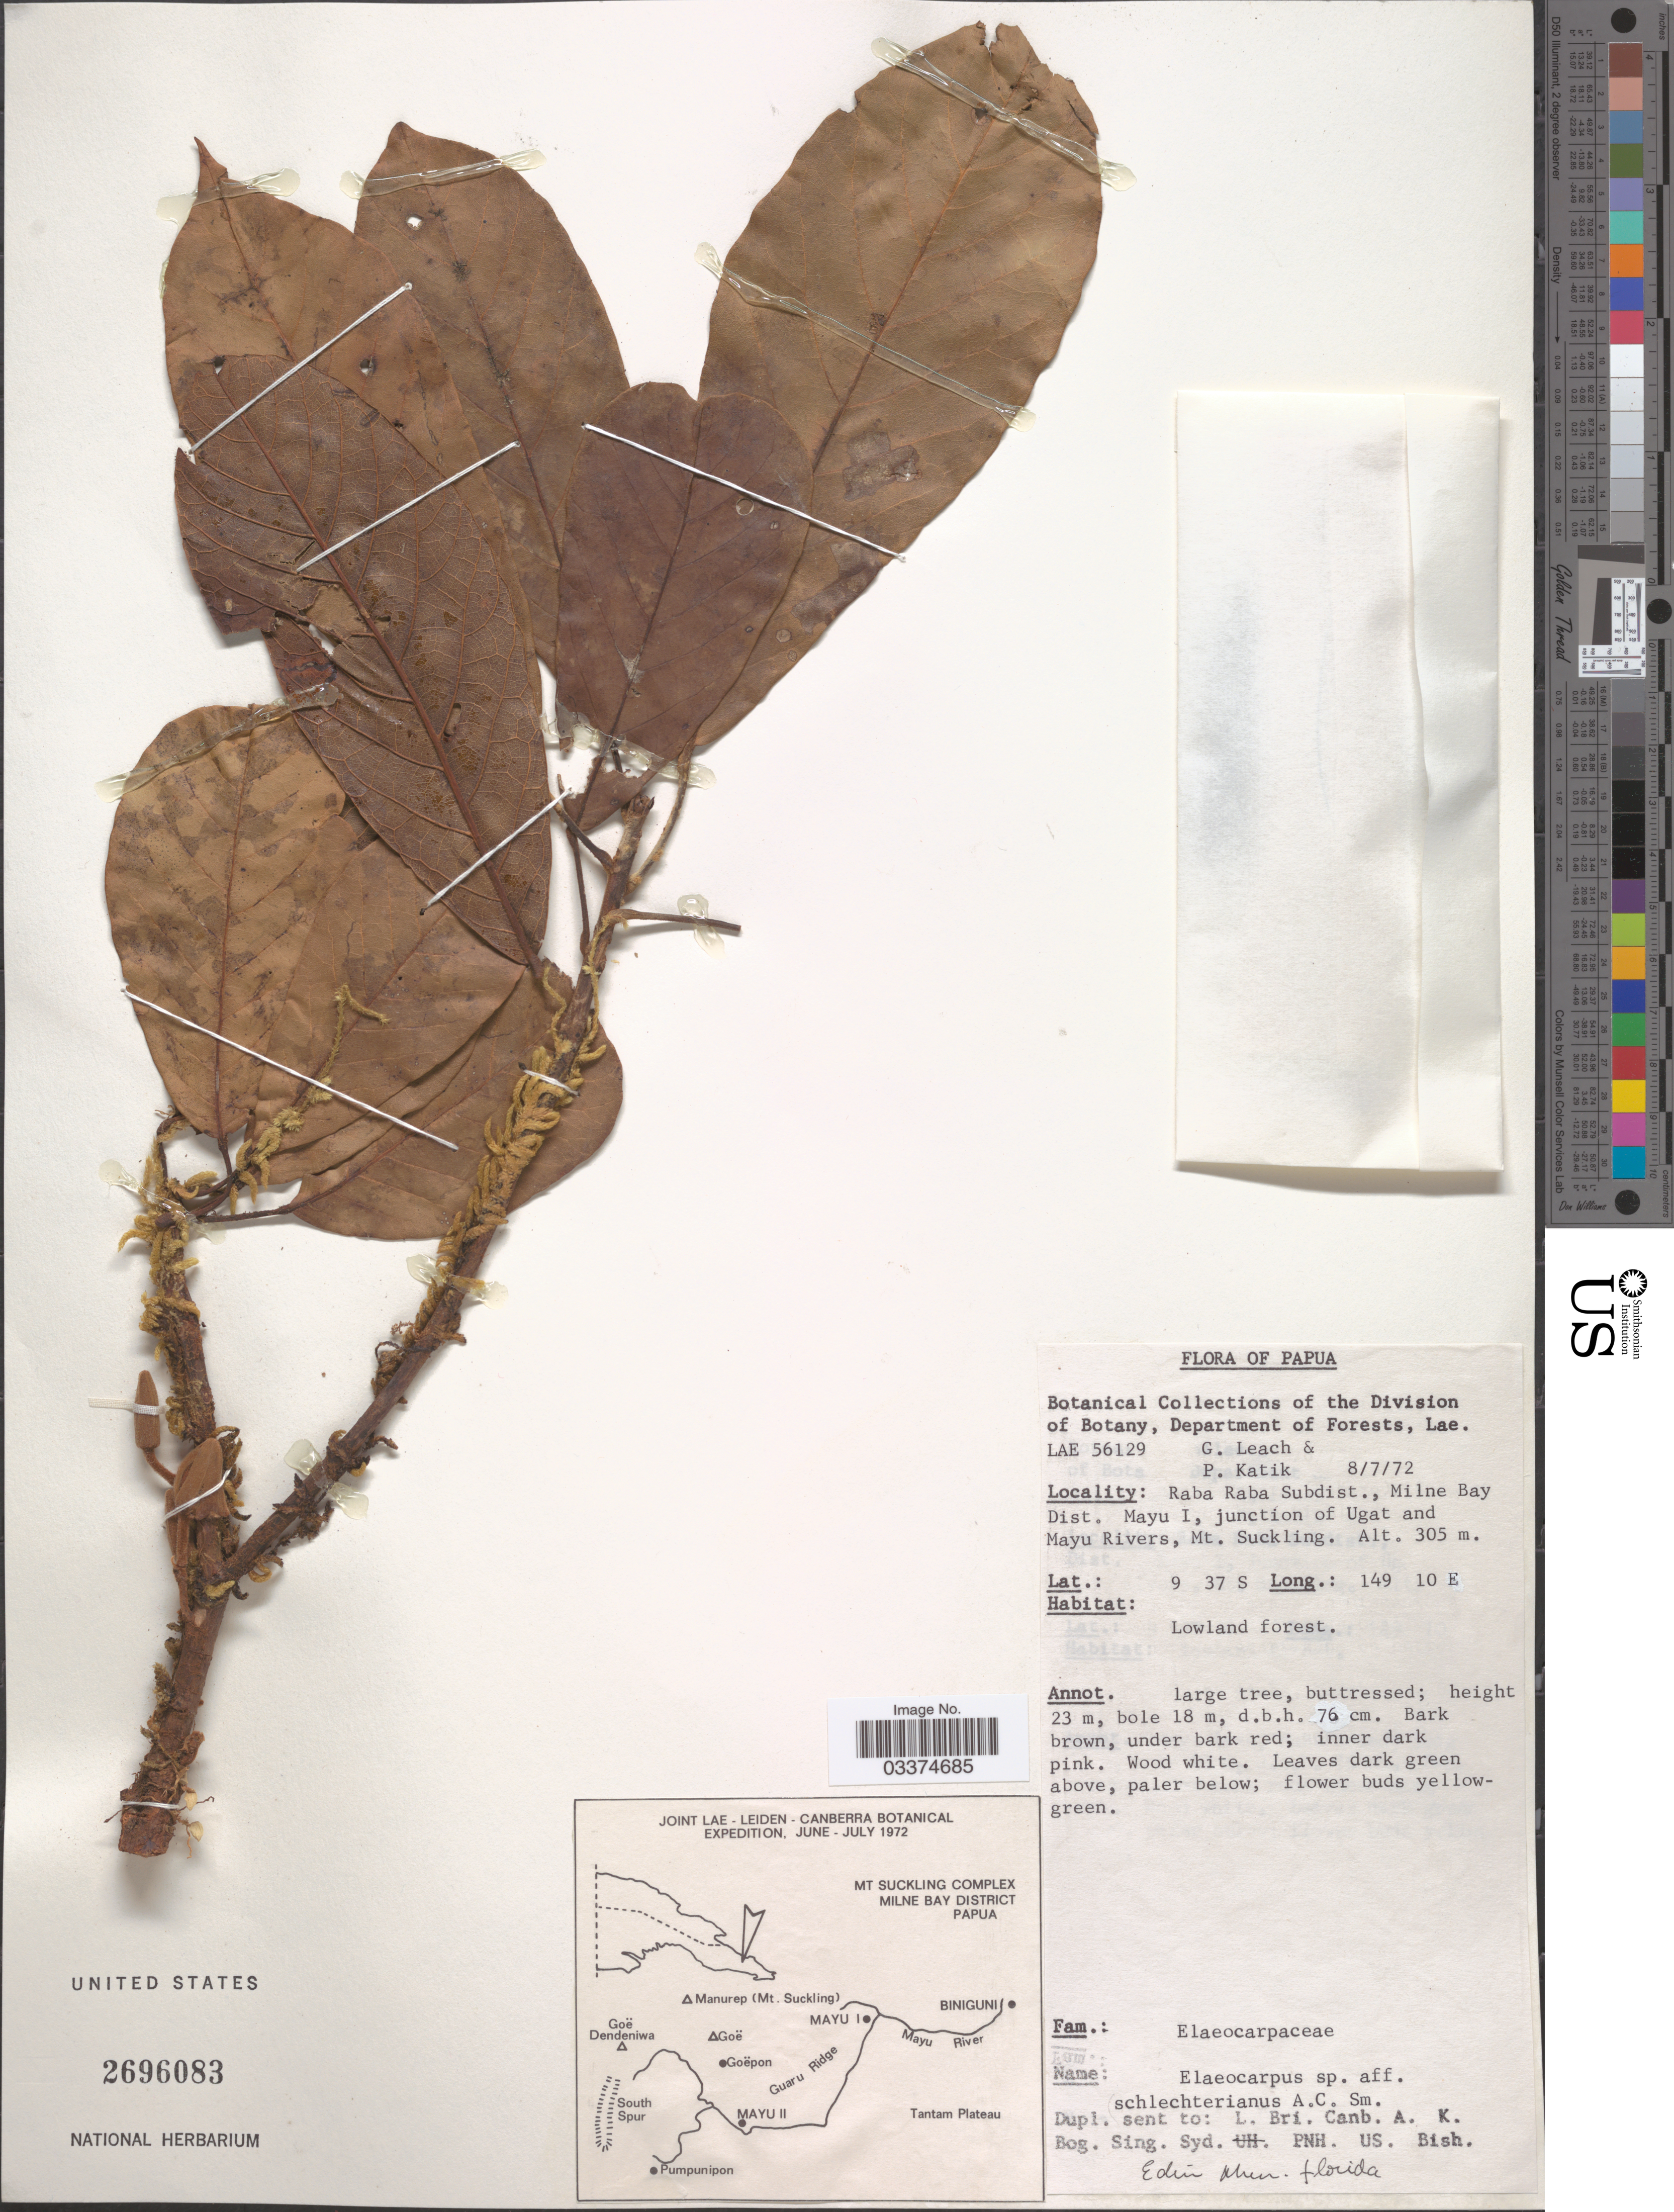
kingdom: Plantae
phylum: Tracheophyta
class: Magnoliopsida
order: Oxalidales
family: Elaeocarpaceae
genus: Elaeocarpus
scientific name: Elaeocarpus schlechterianus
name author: A.C. Sm.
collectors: G. Leach & P. Katik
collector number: LAE 56129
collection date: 1972-07-08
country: Papua New Guinea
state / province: Milne Bay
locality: Papua. Raba Raba Subdist., Milne Bay Dist. Mayu I, junction of Ugat and Mayu Rivers, Mt. Suckling.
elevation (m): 305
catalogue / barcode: US 2696083